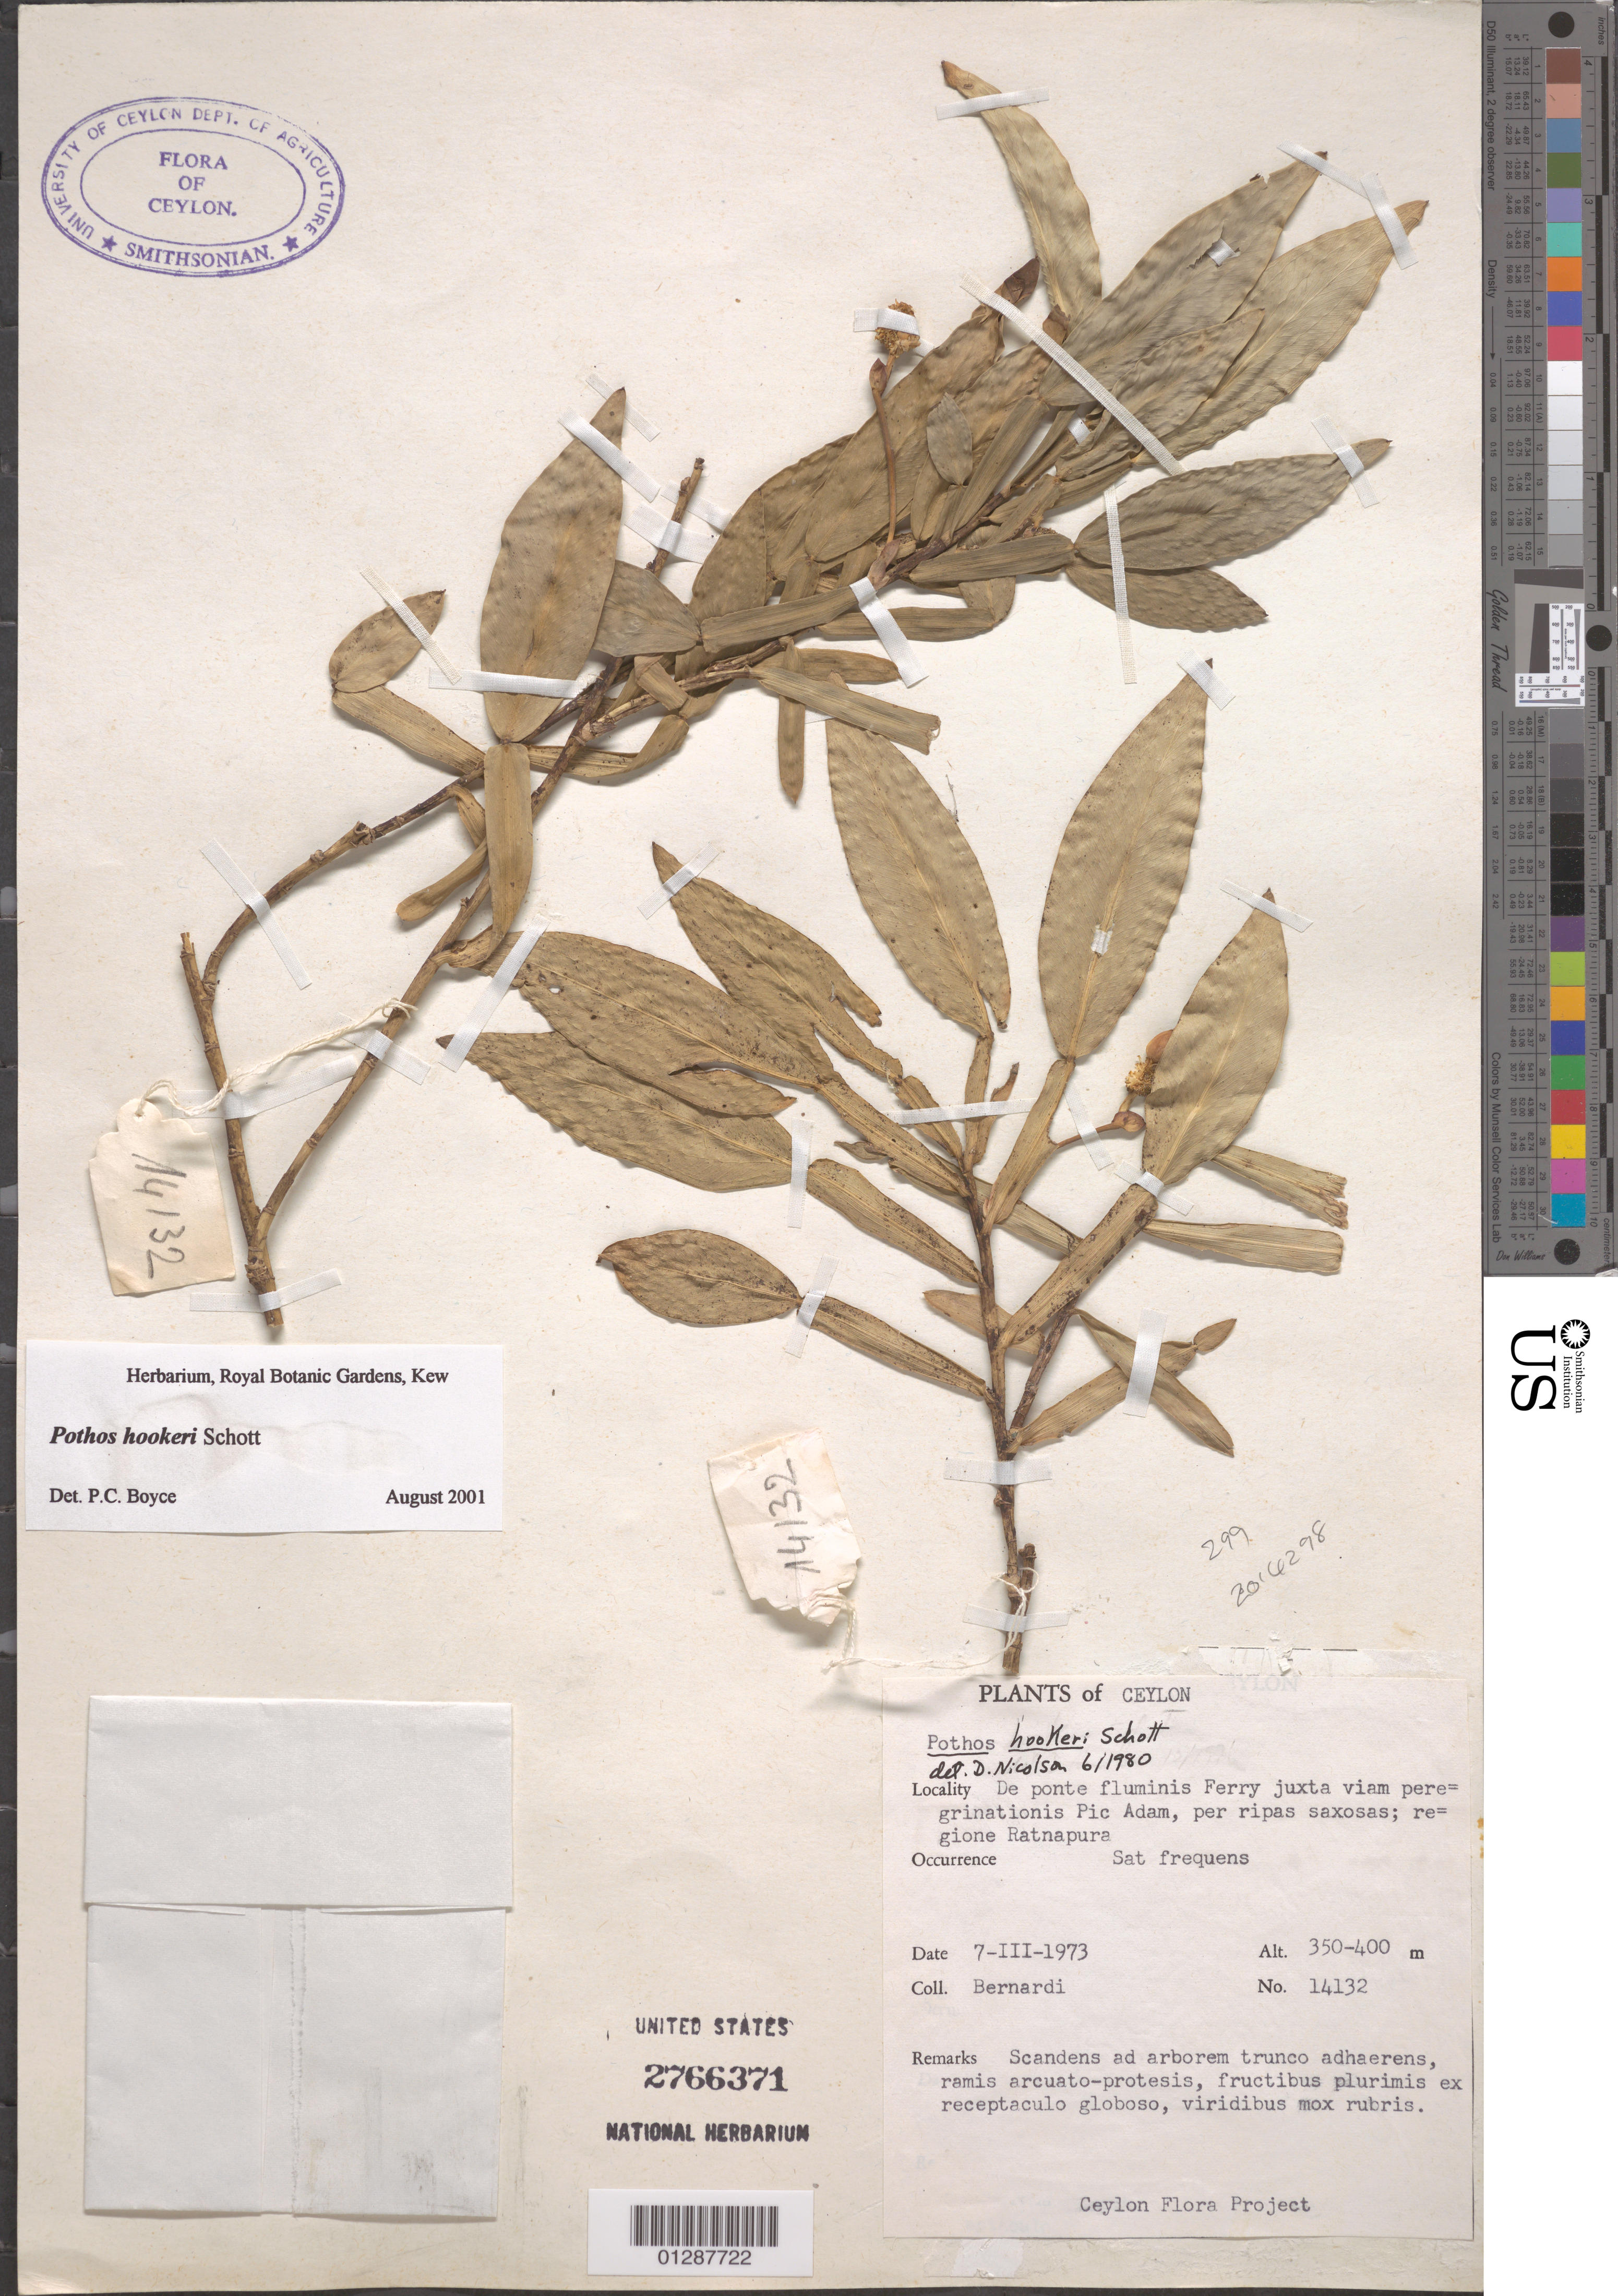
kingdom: Plantae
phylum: Tracheophyta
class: Liliopsida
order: Alismatales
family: Araceae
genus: Pothos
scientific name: Pothos hookeri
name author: Schott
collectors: Bernardi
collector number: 14132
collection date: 1973-03-07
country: Sri Lanka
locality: Ceylon. De ponte fluminis Ferry juxta viam peregrinationis Pic Adam, per ripas saxosas; regione Ratnapura.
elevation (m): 350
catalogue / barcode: US 2766371